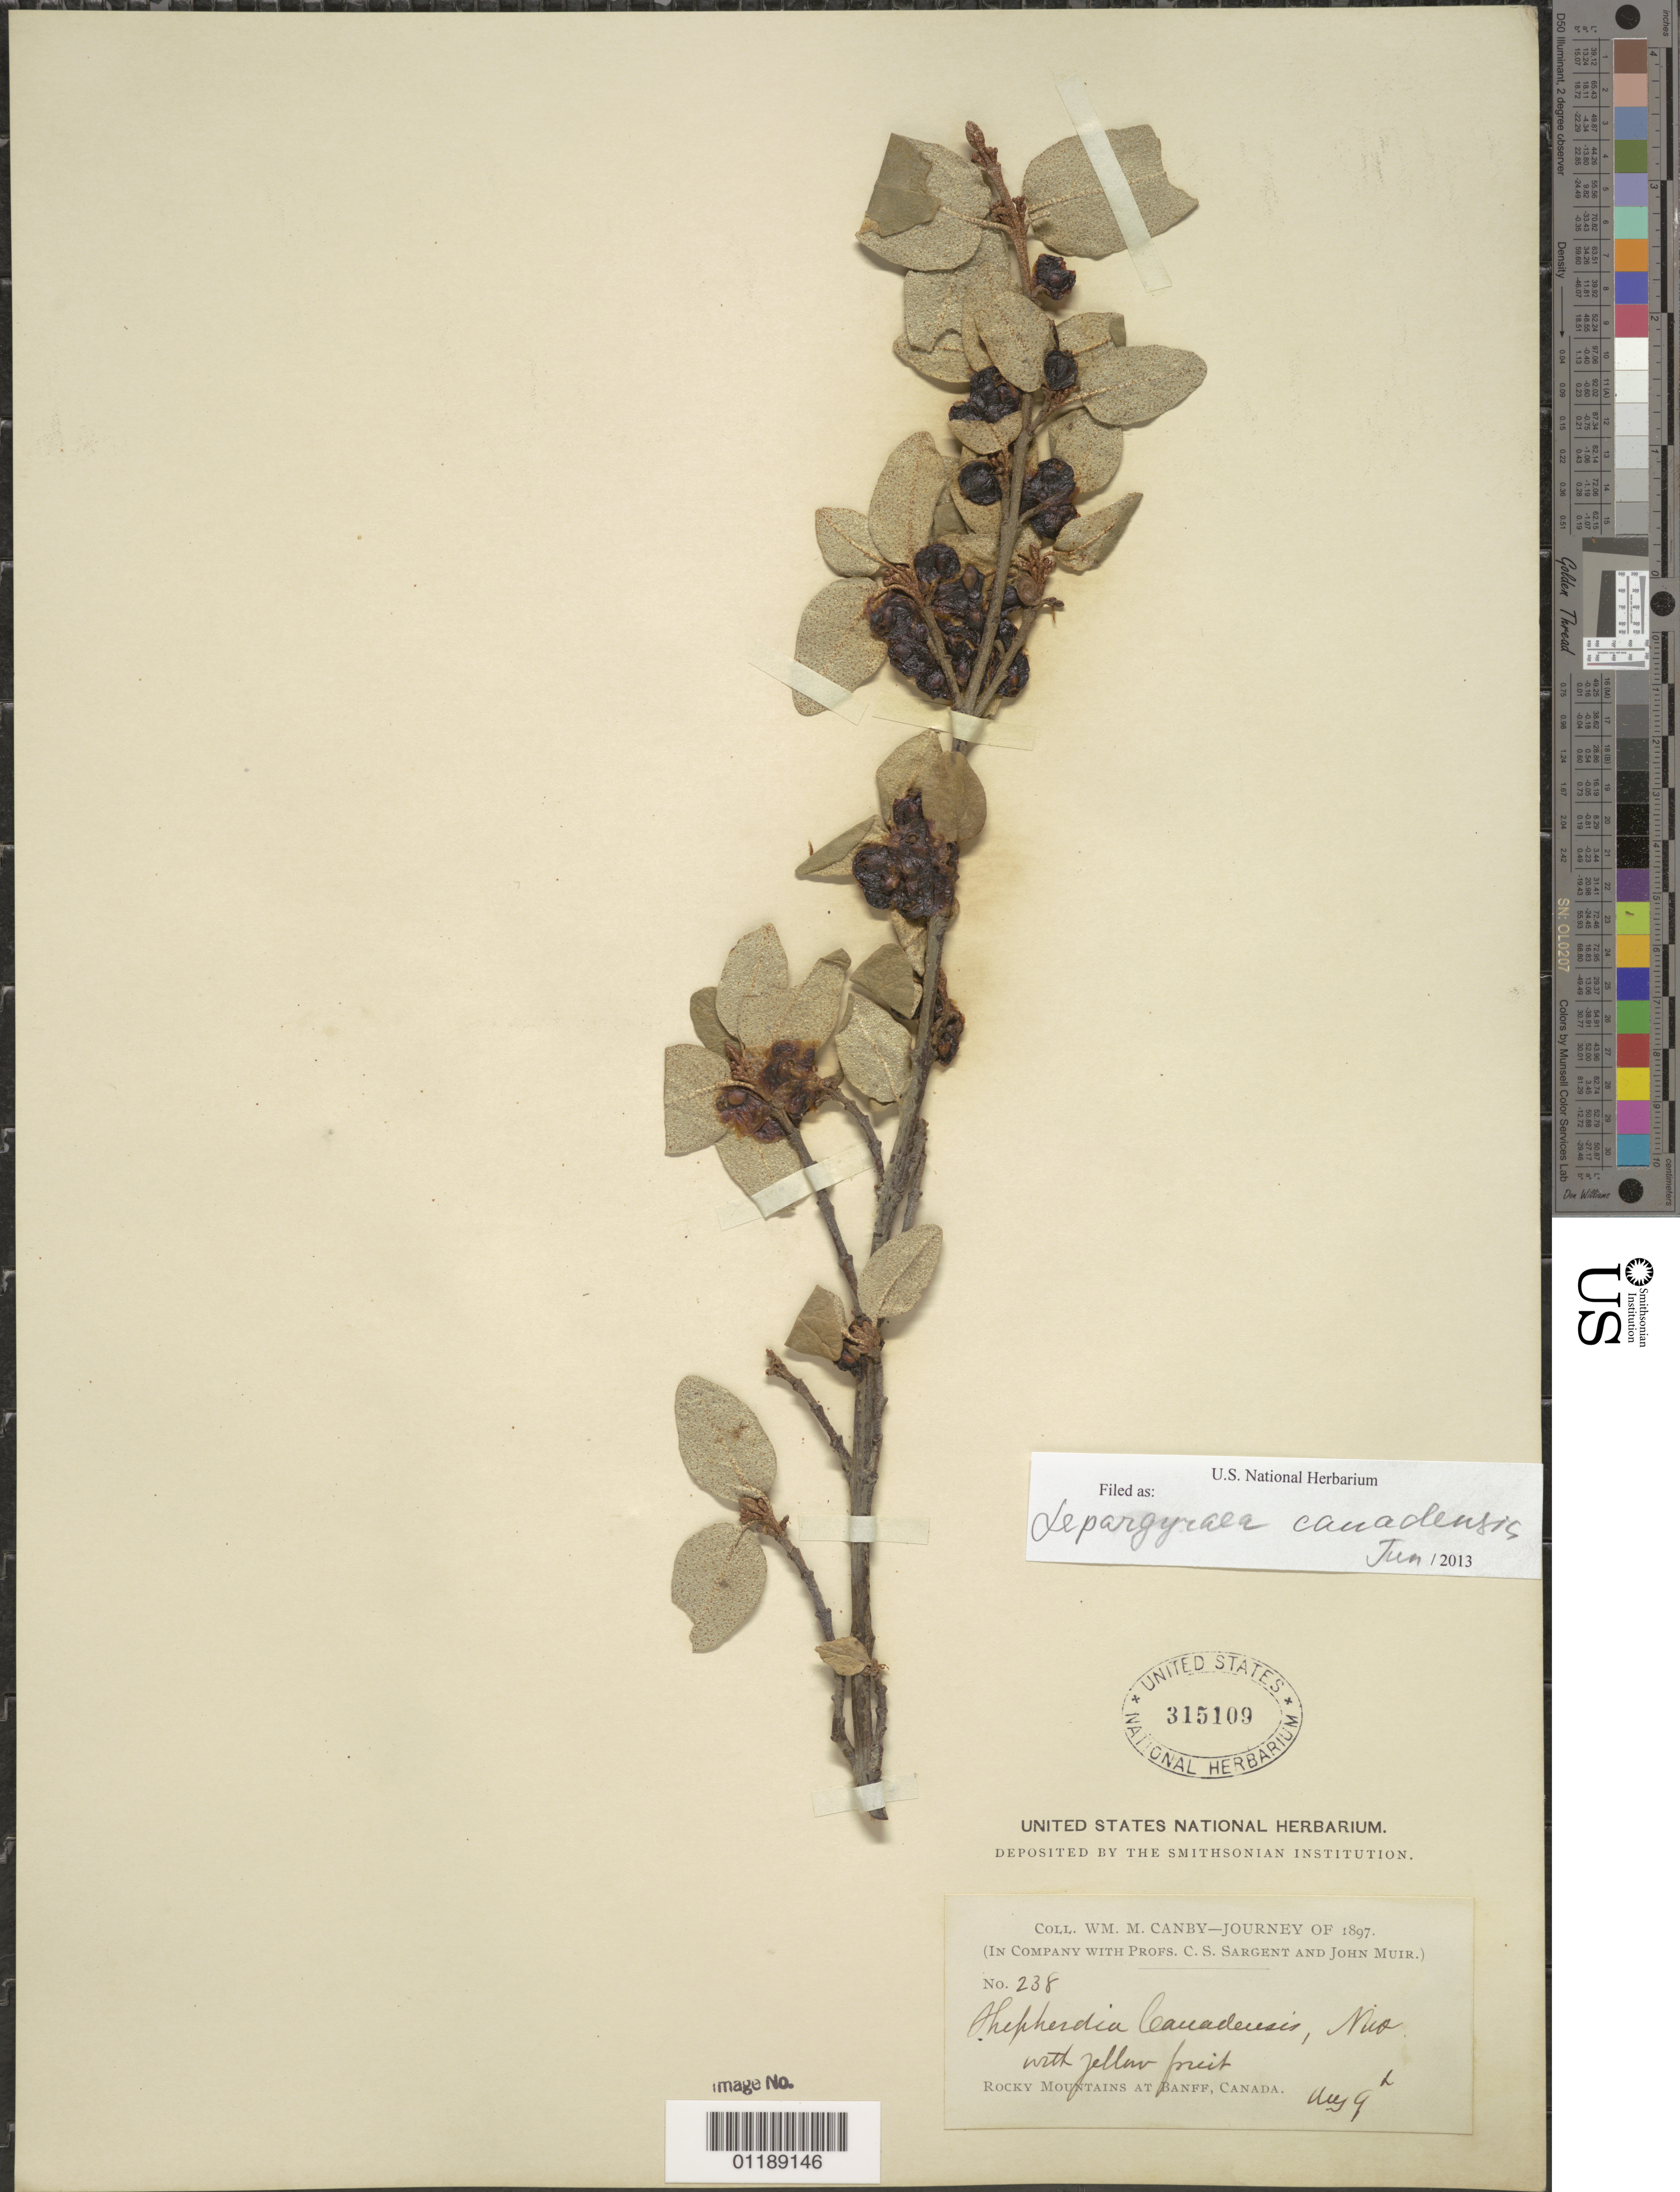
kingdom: Plantae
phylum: Tracheophyta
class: Magnoliopsida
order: Rosales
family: Elaeagnaceae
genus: Shepherdia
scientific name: Shepherdia canadensis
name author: (L.) Nutt.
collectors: W. M. Canby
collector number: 238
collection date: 1897-08-09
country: Canada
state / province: Alberta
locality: Rocky Mts. at Banff.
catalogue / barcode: US 315109